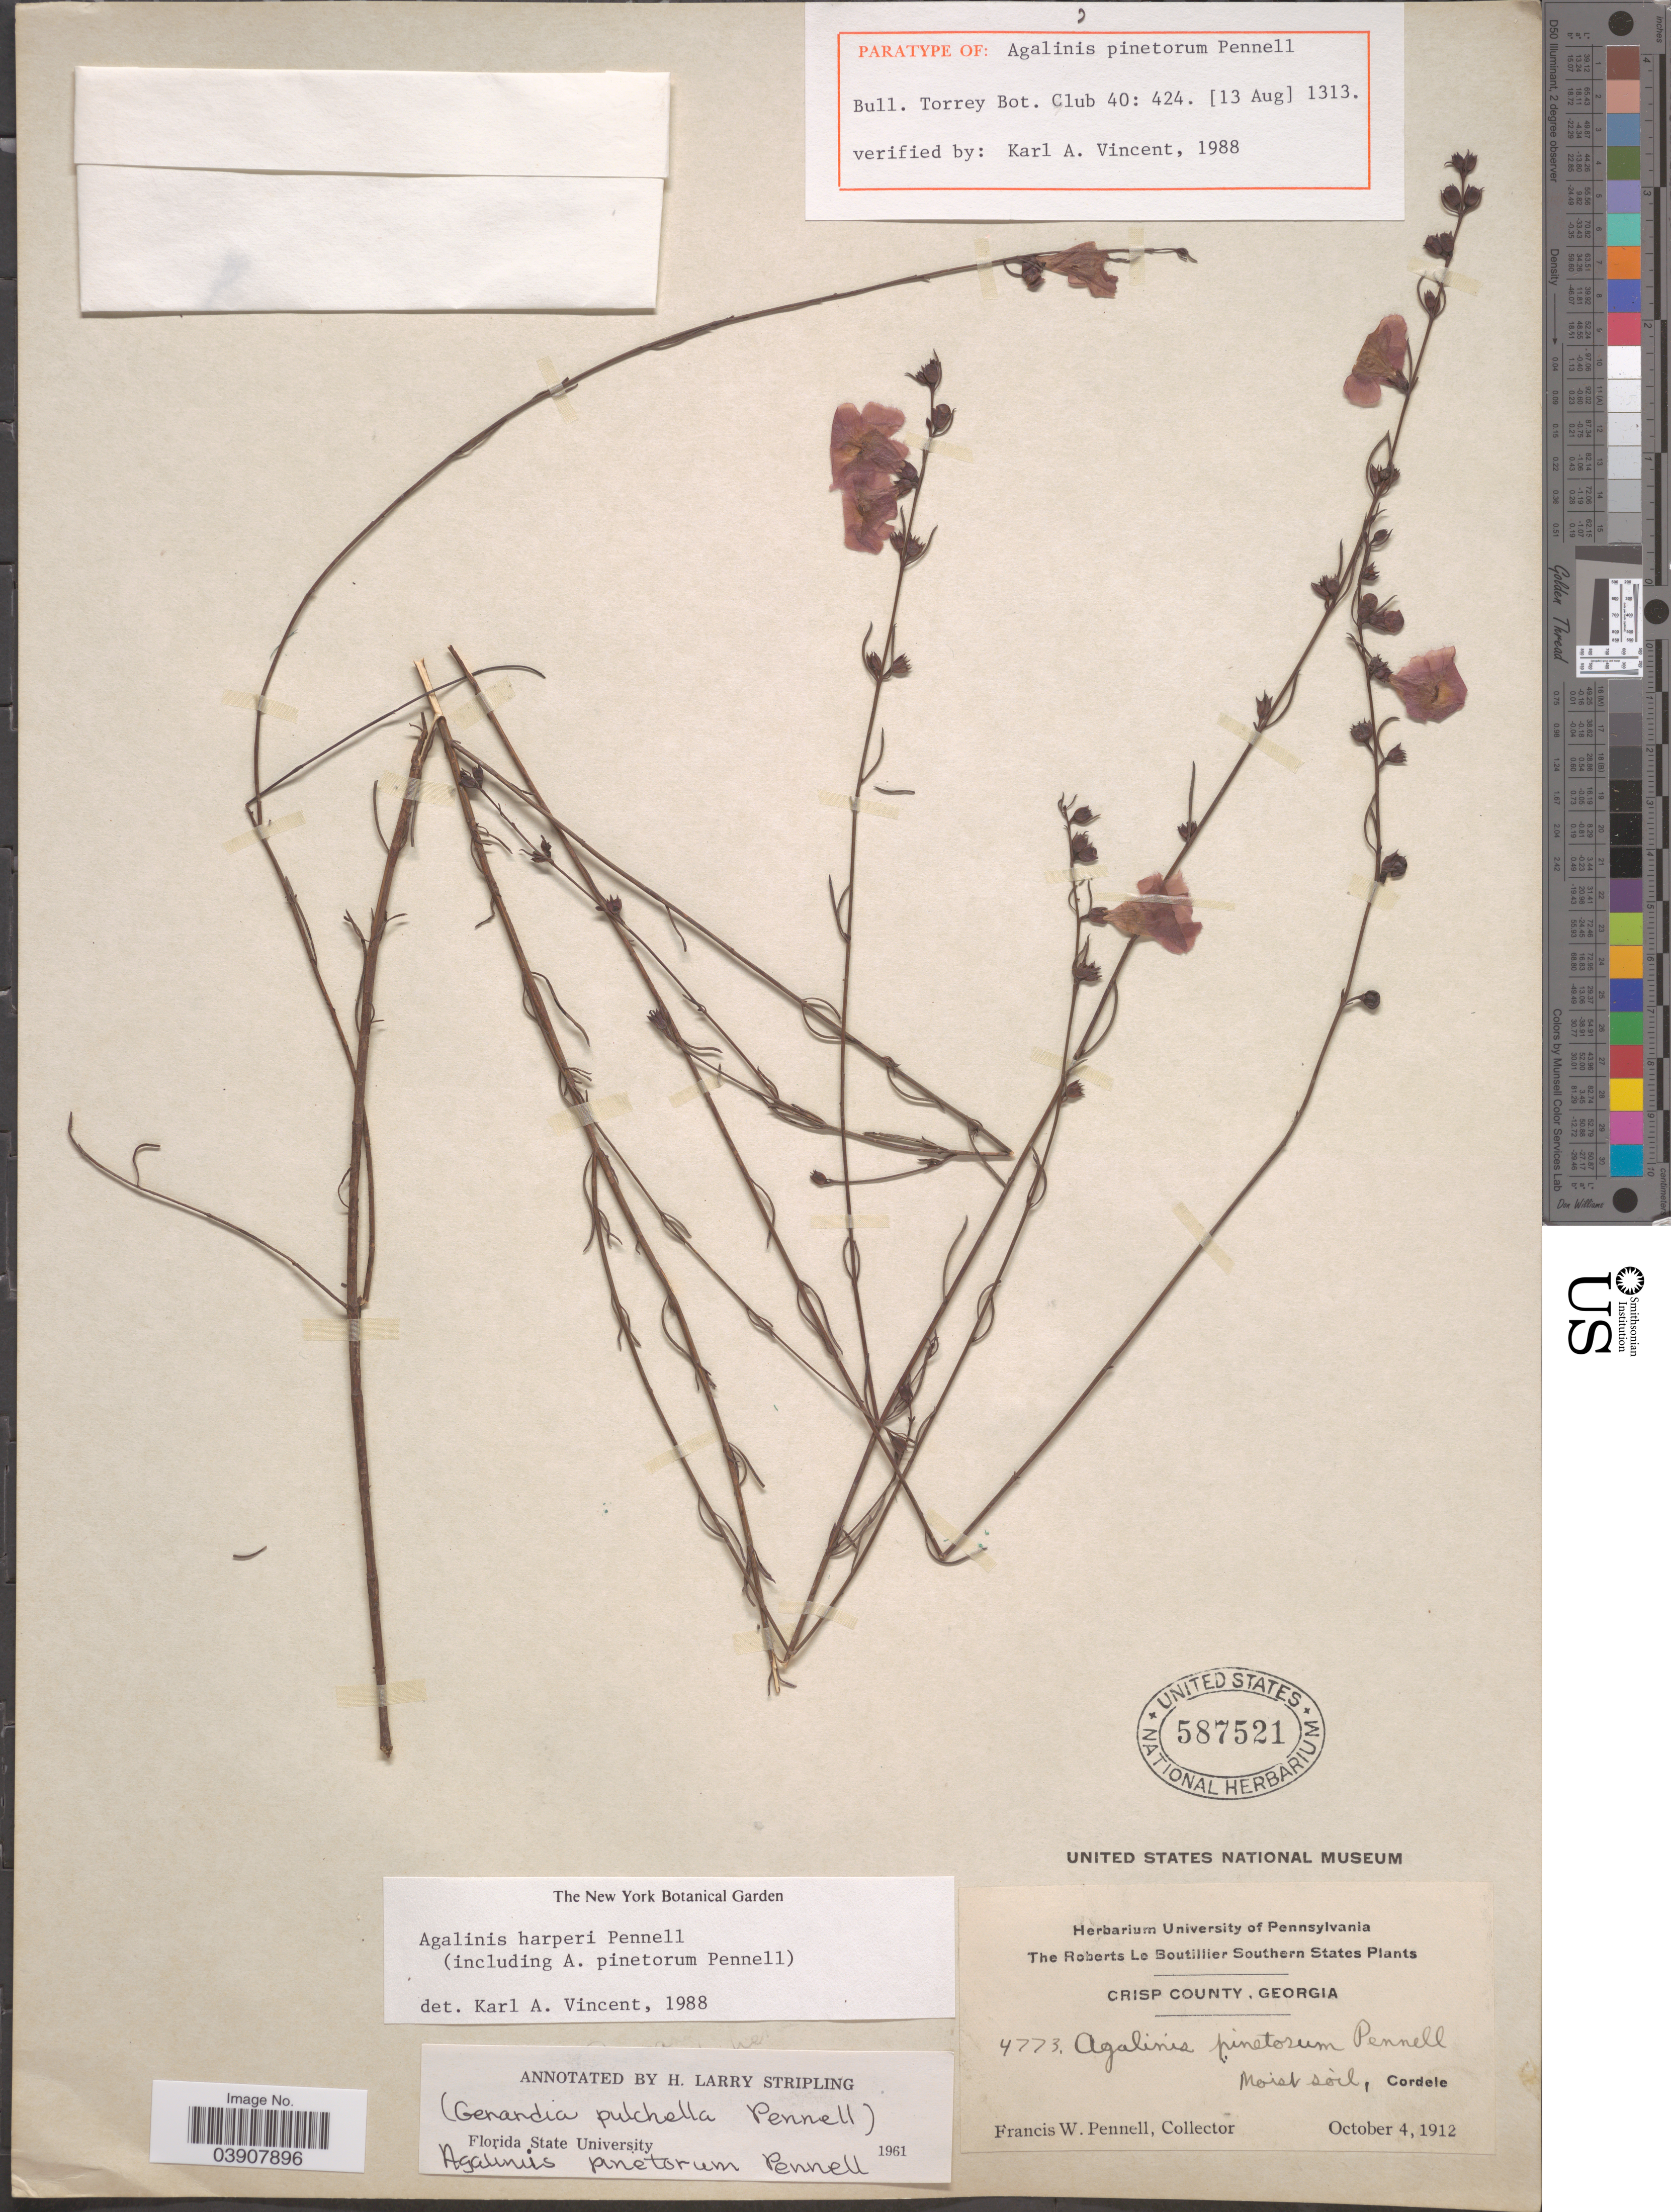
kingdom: Plantae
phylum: Tracheophyta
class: Magnoliopsida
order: Lamiales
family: Orobanchaceae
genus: Agalinis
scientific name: Agalinis harperi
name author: Pennell in Small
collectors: F. W. Pennell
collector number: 4773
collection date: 1912-10-04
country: United States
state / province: Georgia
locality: Crisp County. Cordele.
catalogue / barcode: US 587521